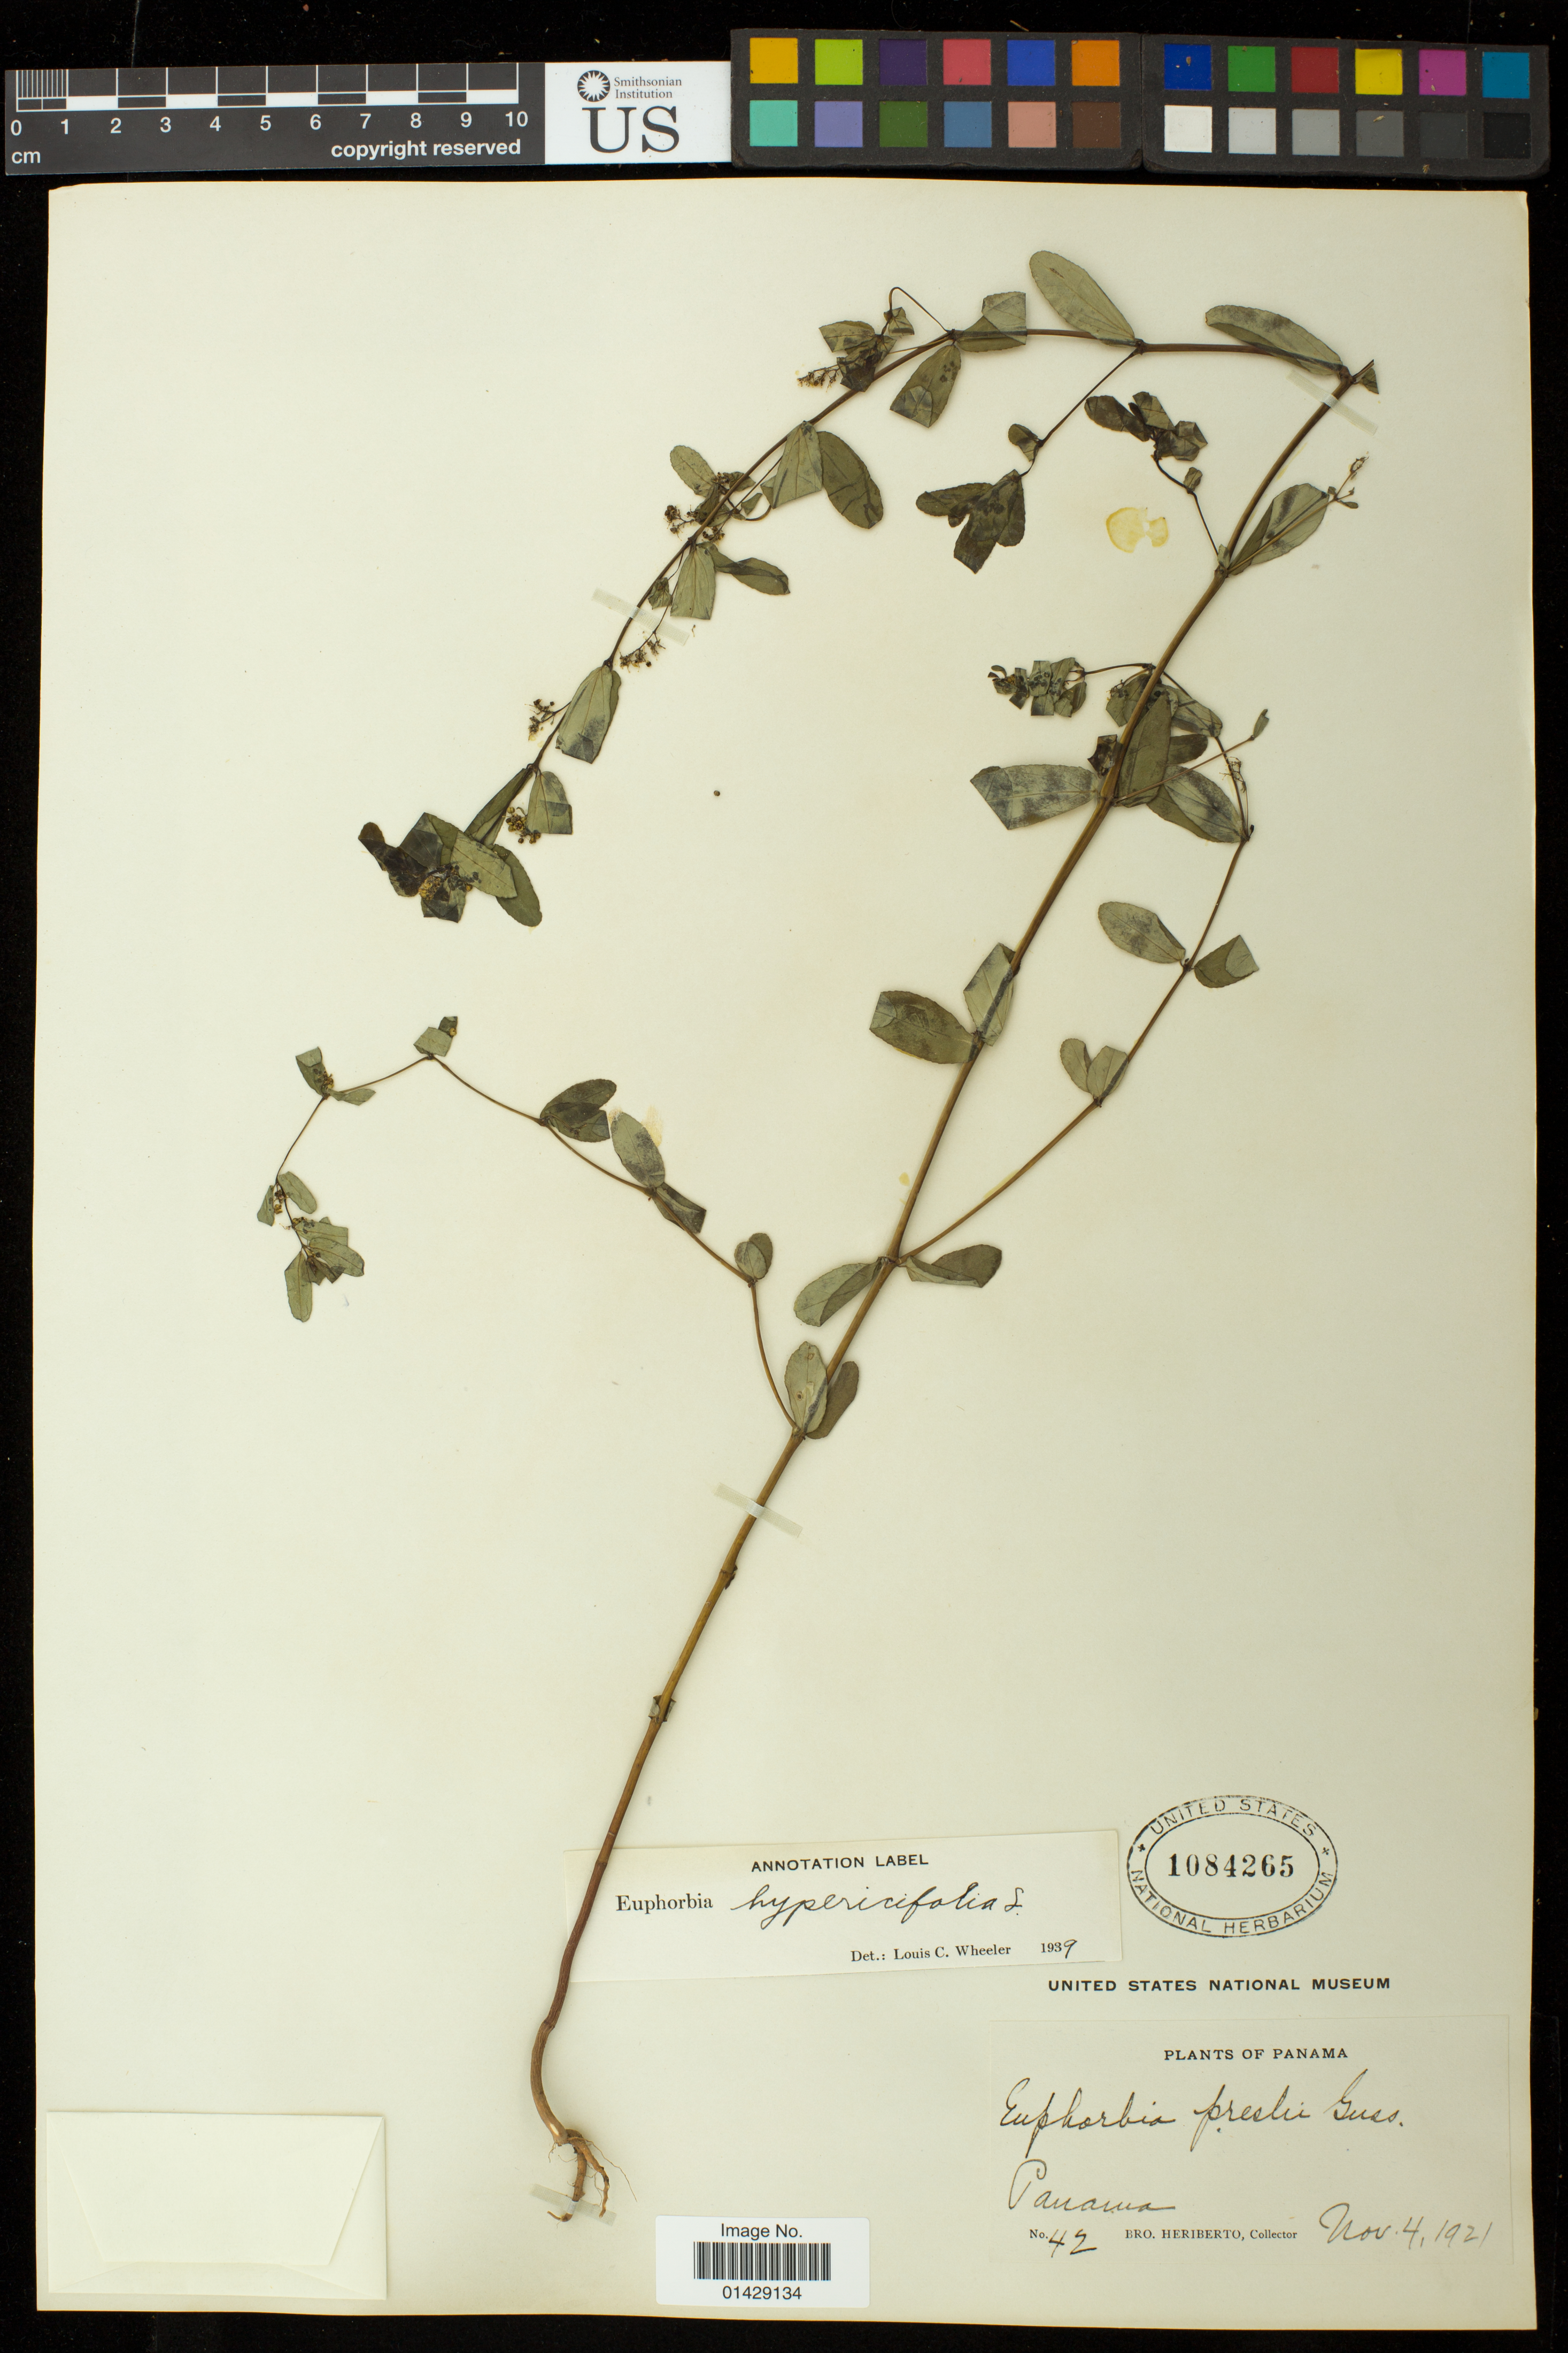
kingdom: Plantae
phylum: Tracheophyta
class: Magnoliopsida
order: Malpighiales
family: Euphorbiaceae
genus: Euphorbia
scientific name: Euphorbia hypericifolia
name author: L.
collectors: B. Heriberto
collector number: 42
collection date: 1921-11-04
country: Panama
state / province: Panamá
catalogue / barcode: US 1084265